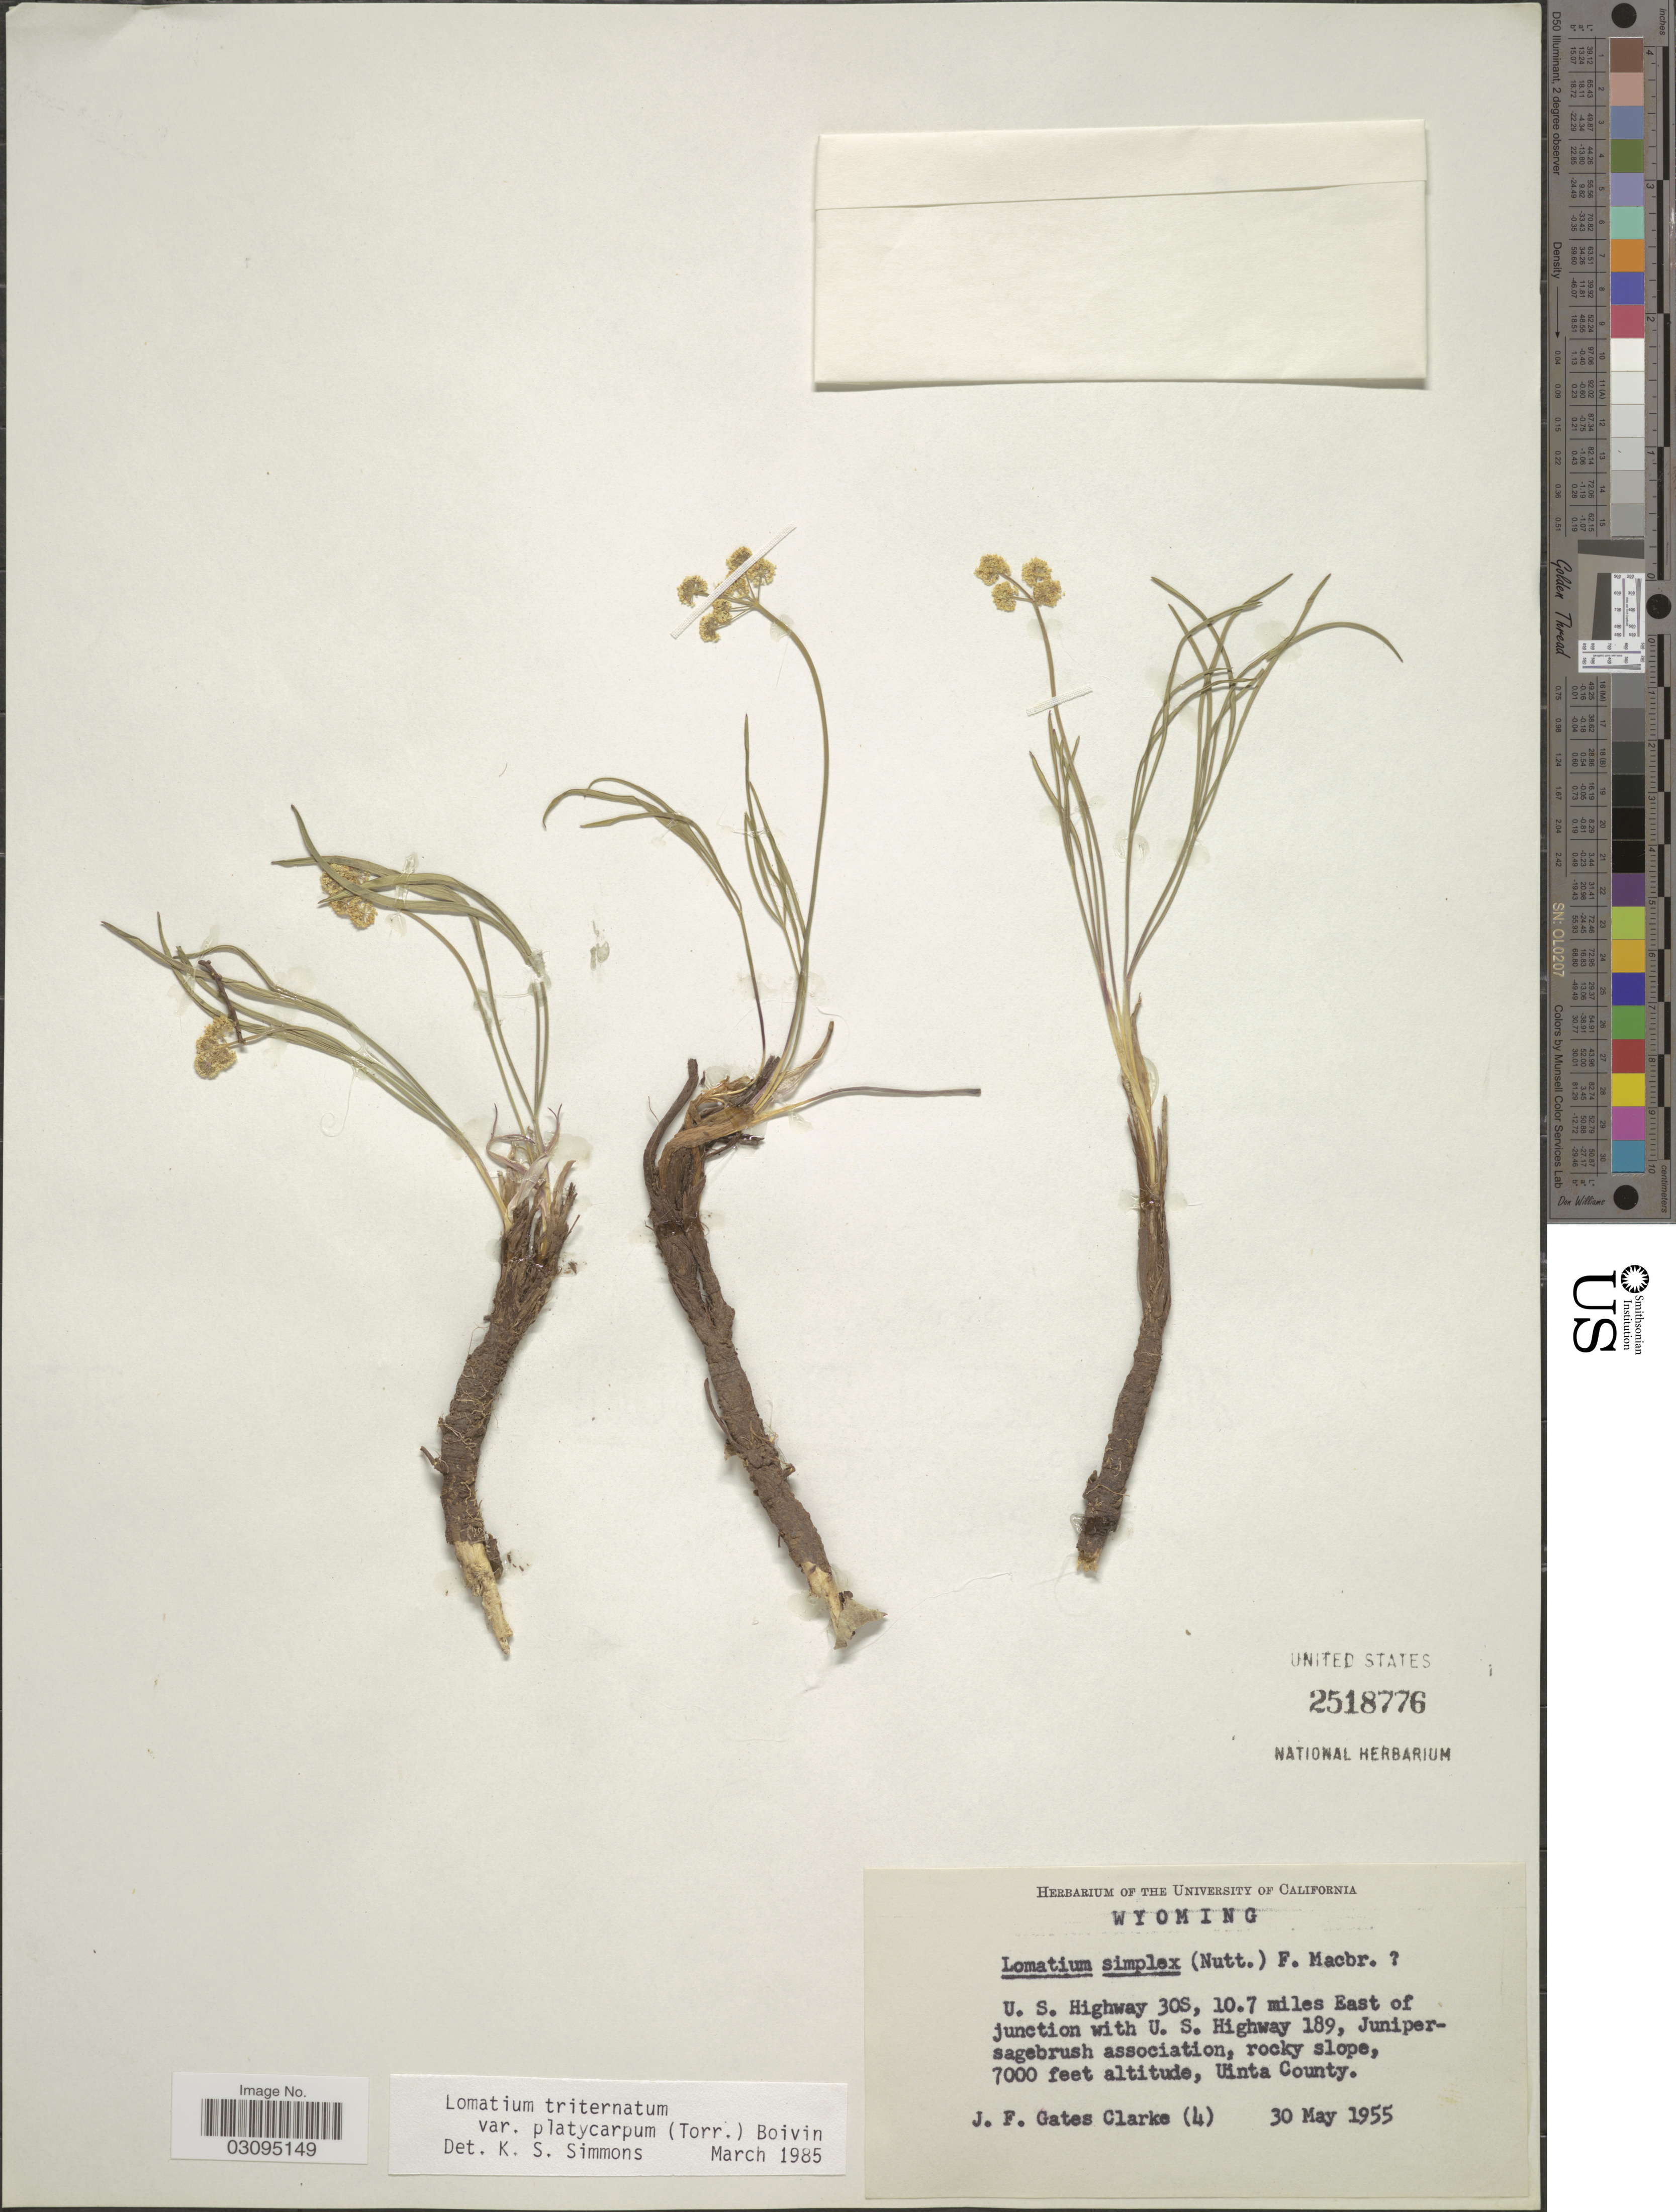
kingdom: Plantae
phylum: Tracheophyta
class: Magnoliopsida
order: Apiales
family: Apiaceae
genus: Lomatium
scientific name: Lomatium triternatum var. platycarpum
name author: (Torr.) B. Boivin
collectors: J. F. Gates-Clarke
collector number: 4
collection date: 1955-05-30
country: United States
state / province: Wyoming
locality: U.S. Highway 30S,10.7 miles East of junction with U.S. Highway 189. Uinta County.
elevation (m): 2134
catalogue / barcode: US 2518776